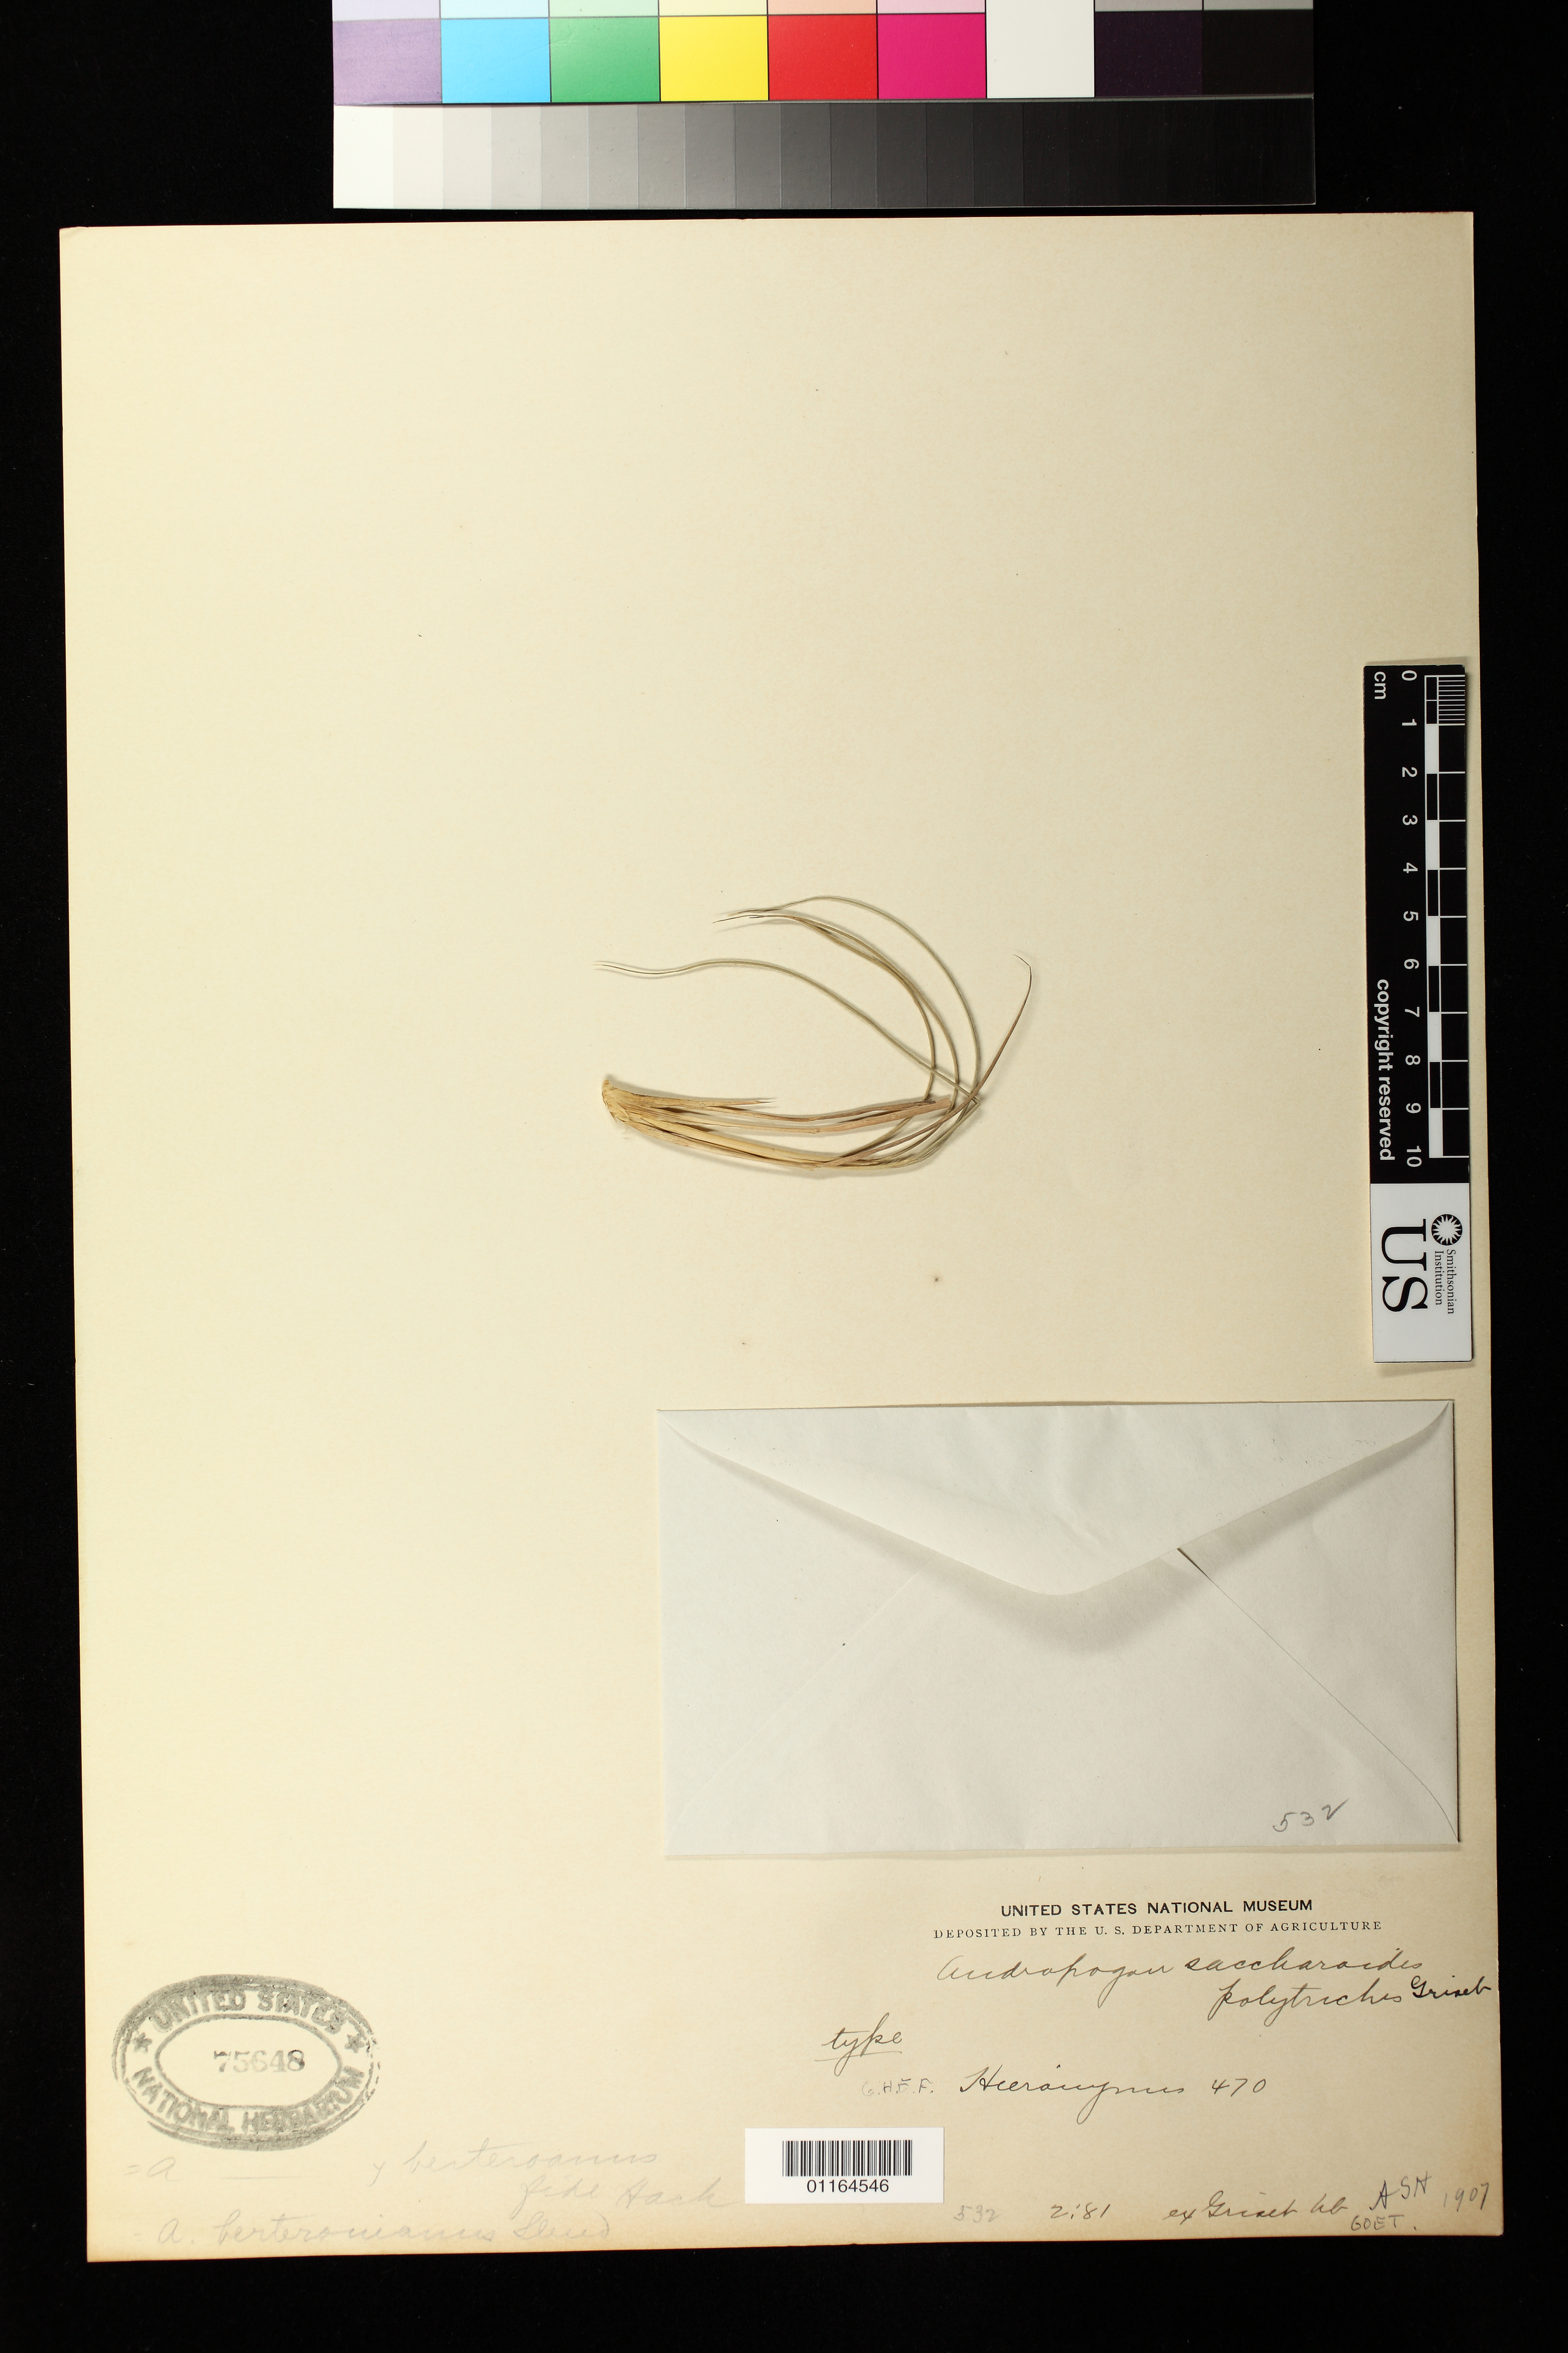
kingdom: Plantae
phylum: Tracheophyta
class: Liliopsida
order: Poales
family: Poaceae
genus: Andropogon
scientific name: Andropogon saccharoides var. polytrichus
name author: Griseb.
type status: Type Collection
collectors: G. H. Hieronymus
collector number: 470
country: Argentina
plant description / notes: Fragmentary material of type specimen ex herb. Grisebach (GOET).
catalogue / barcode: US 75648